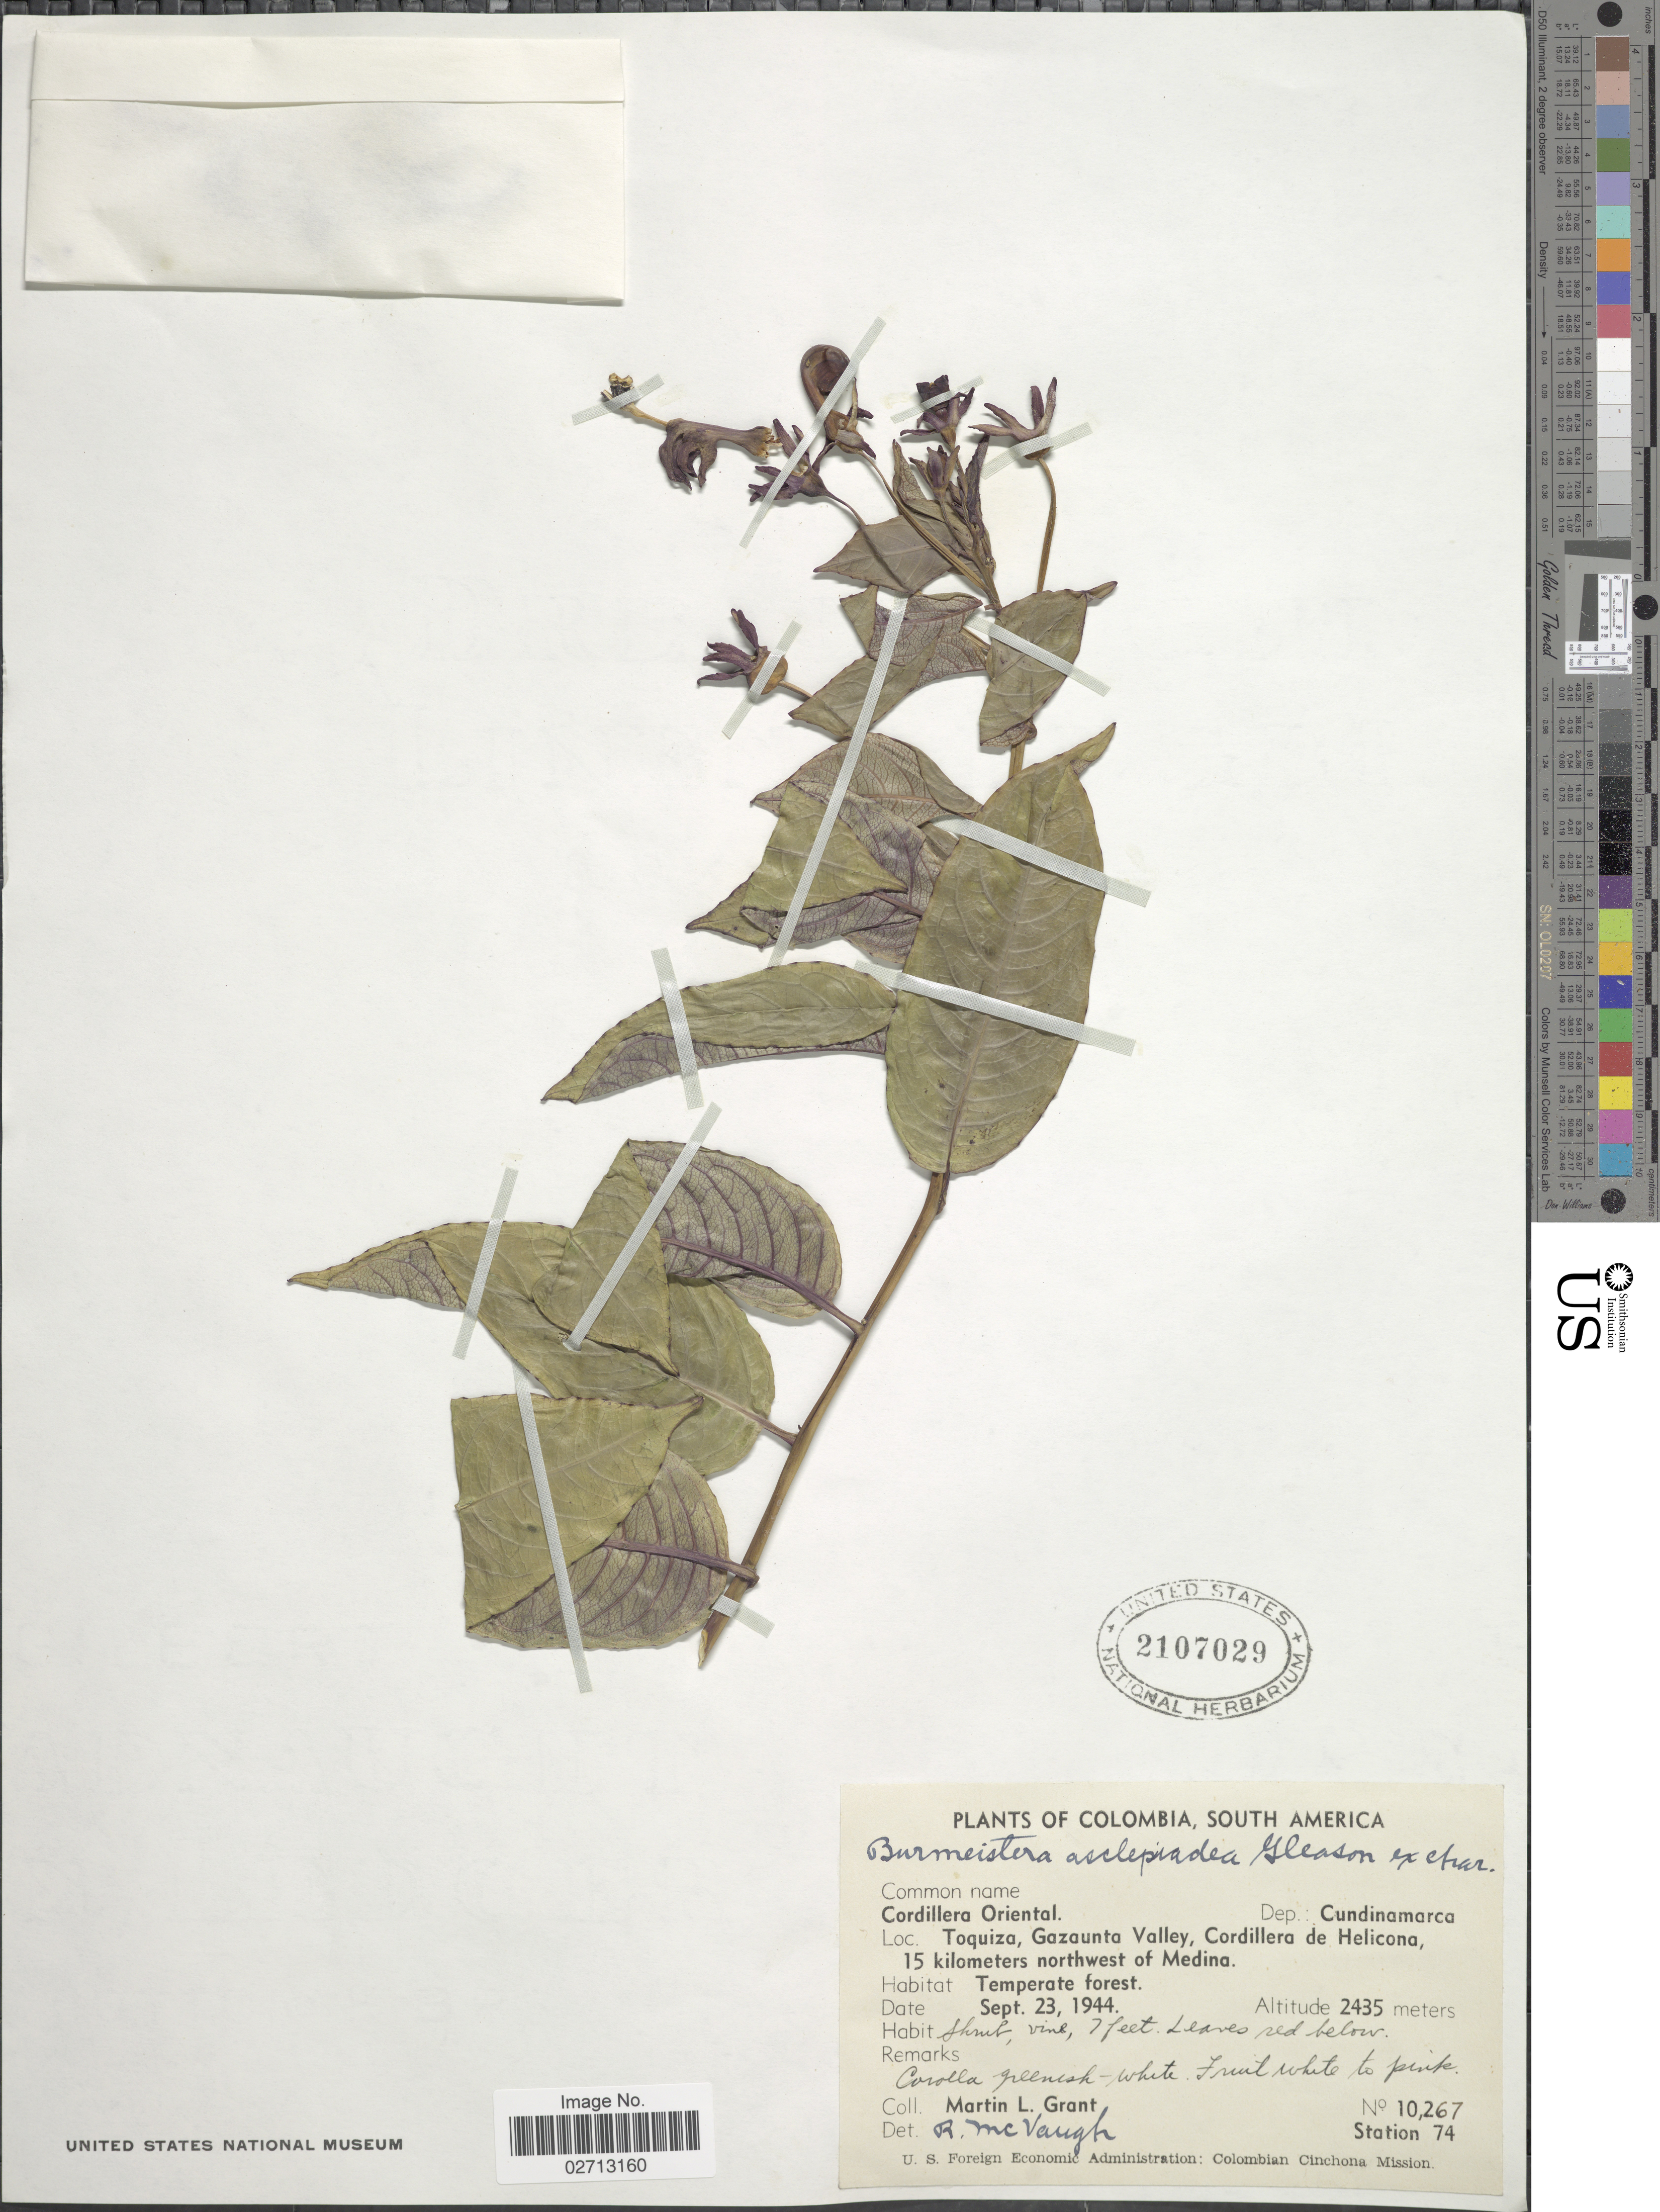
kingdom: Plantae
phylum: Tracheophyta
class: Magnoliopsida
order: Asterales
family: Campanulaceae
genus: Burmeistera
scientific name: Burmeistera asclepiadea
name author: Gleason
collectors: M. L. Grant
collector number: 10267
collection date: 1944-09-23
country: Colombia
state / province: Cundinamarca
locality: Cordillera Oriental. Dep.: Cundinamarca. Toquiza, Gazaunta Valley, Cordillera de Helicona, 15 kilometers northwest of Medina. Station 74.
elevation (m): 2435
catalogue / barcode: US 2107029